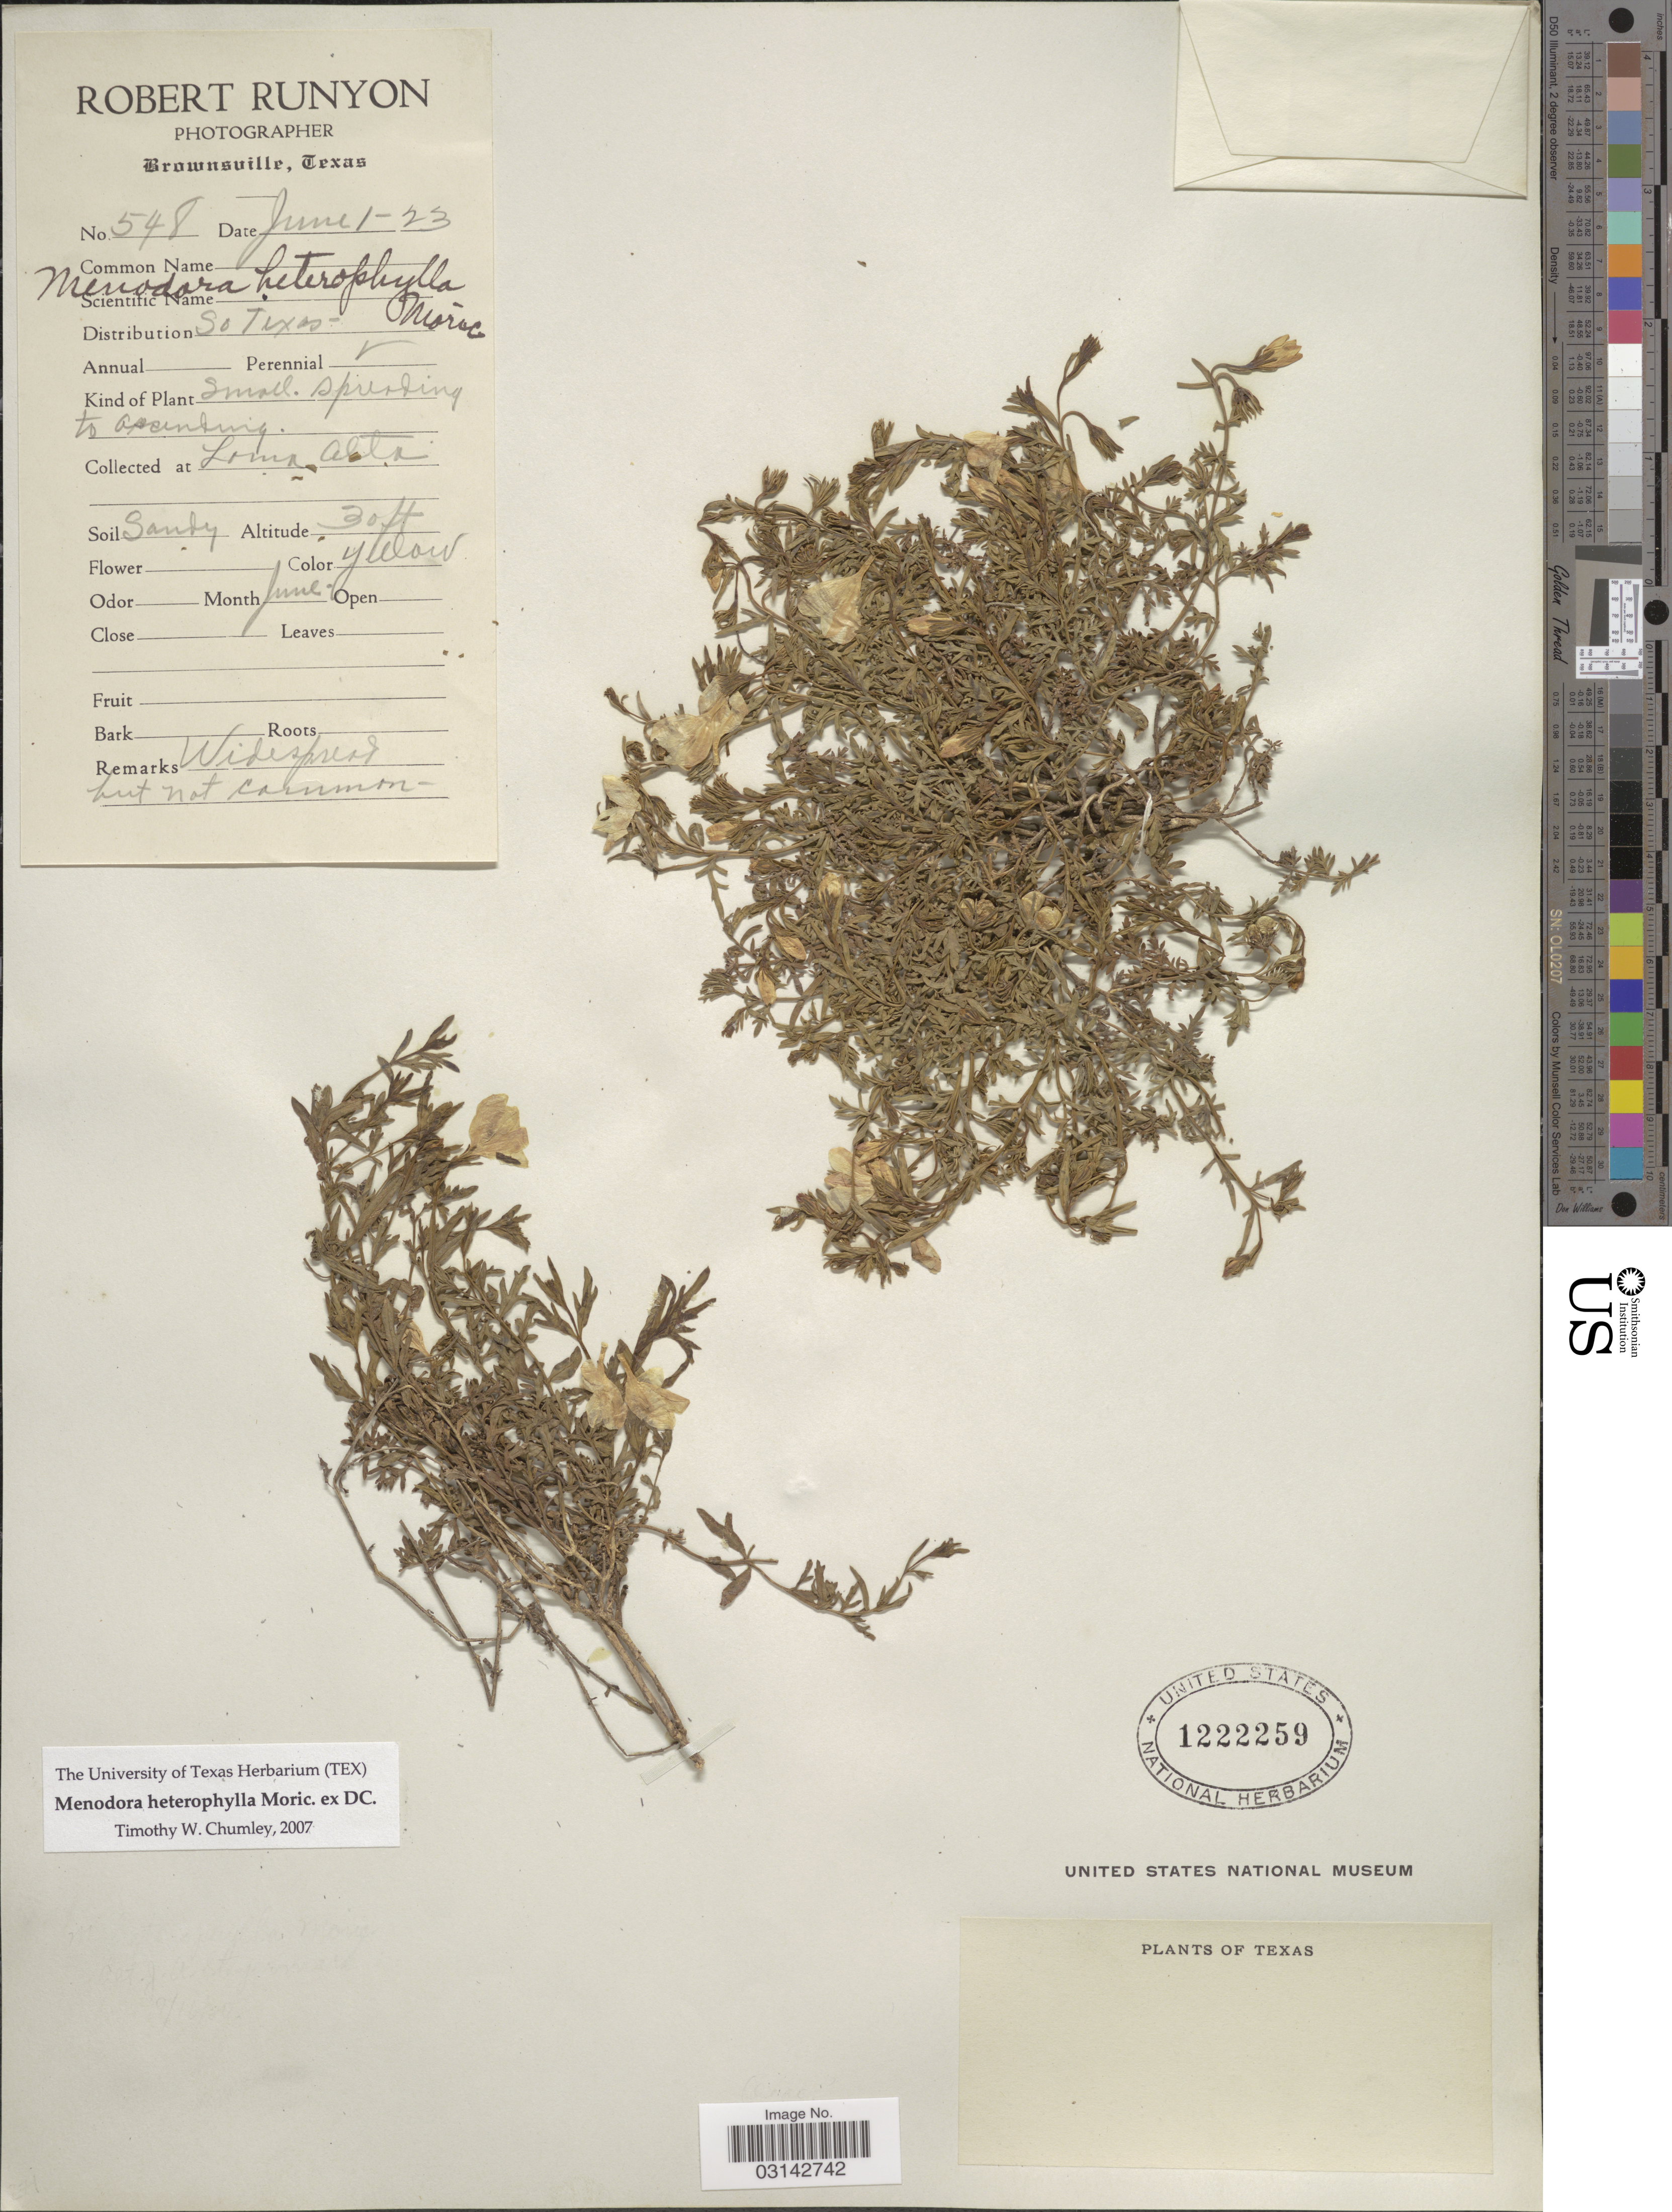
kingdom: Plantae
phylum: Tracheophyta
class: Magnoliopsida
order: Lamiales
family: Oleaceae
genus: Menodora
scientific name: Menodora heterophylla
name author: Moric. ex A. DC.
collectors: R. Runyon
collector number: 548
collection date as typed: Transcribed d/m/y: 1/6/23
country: United States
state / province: Texas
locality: Loma Alta. So Texas.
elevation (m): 9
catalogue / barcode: US 1222259